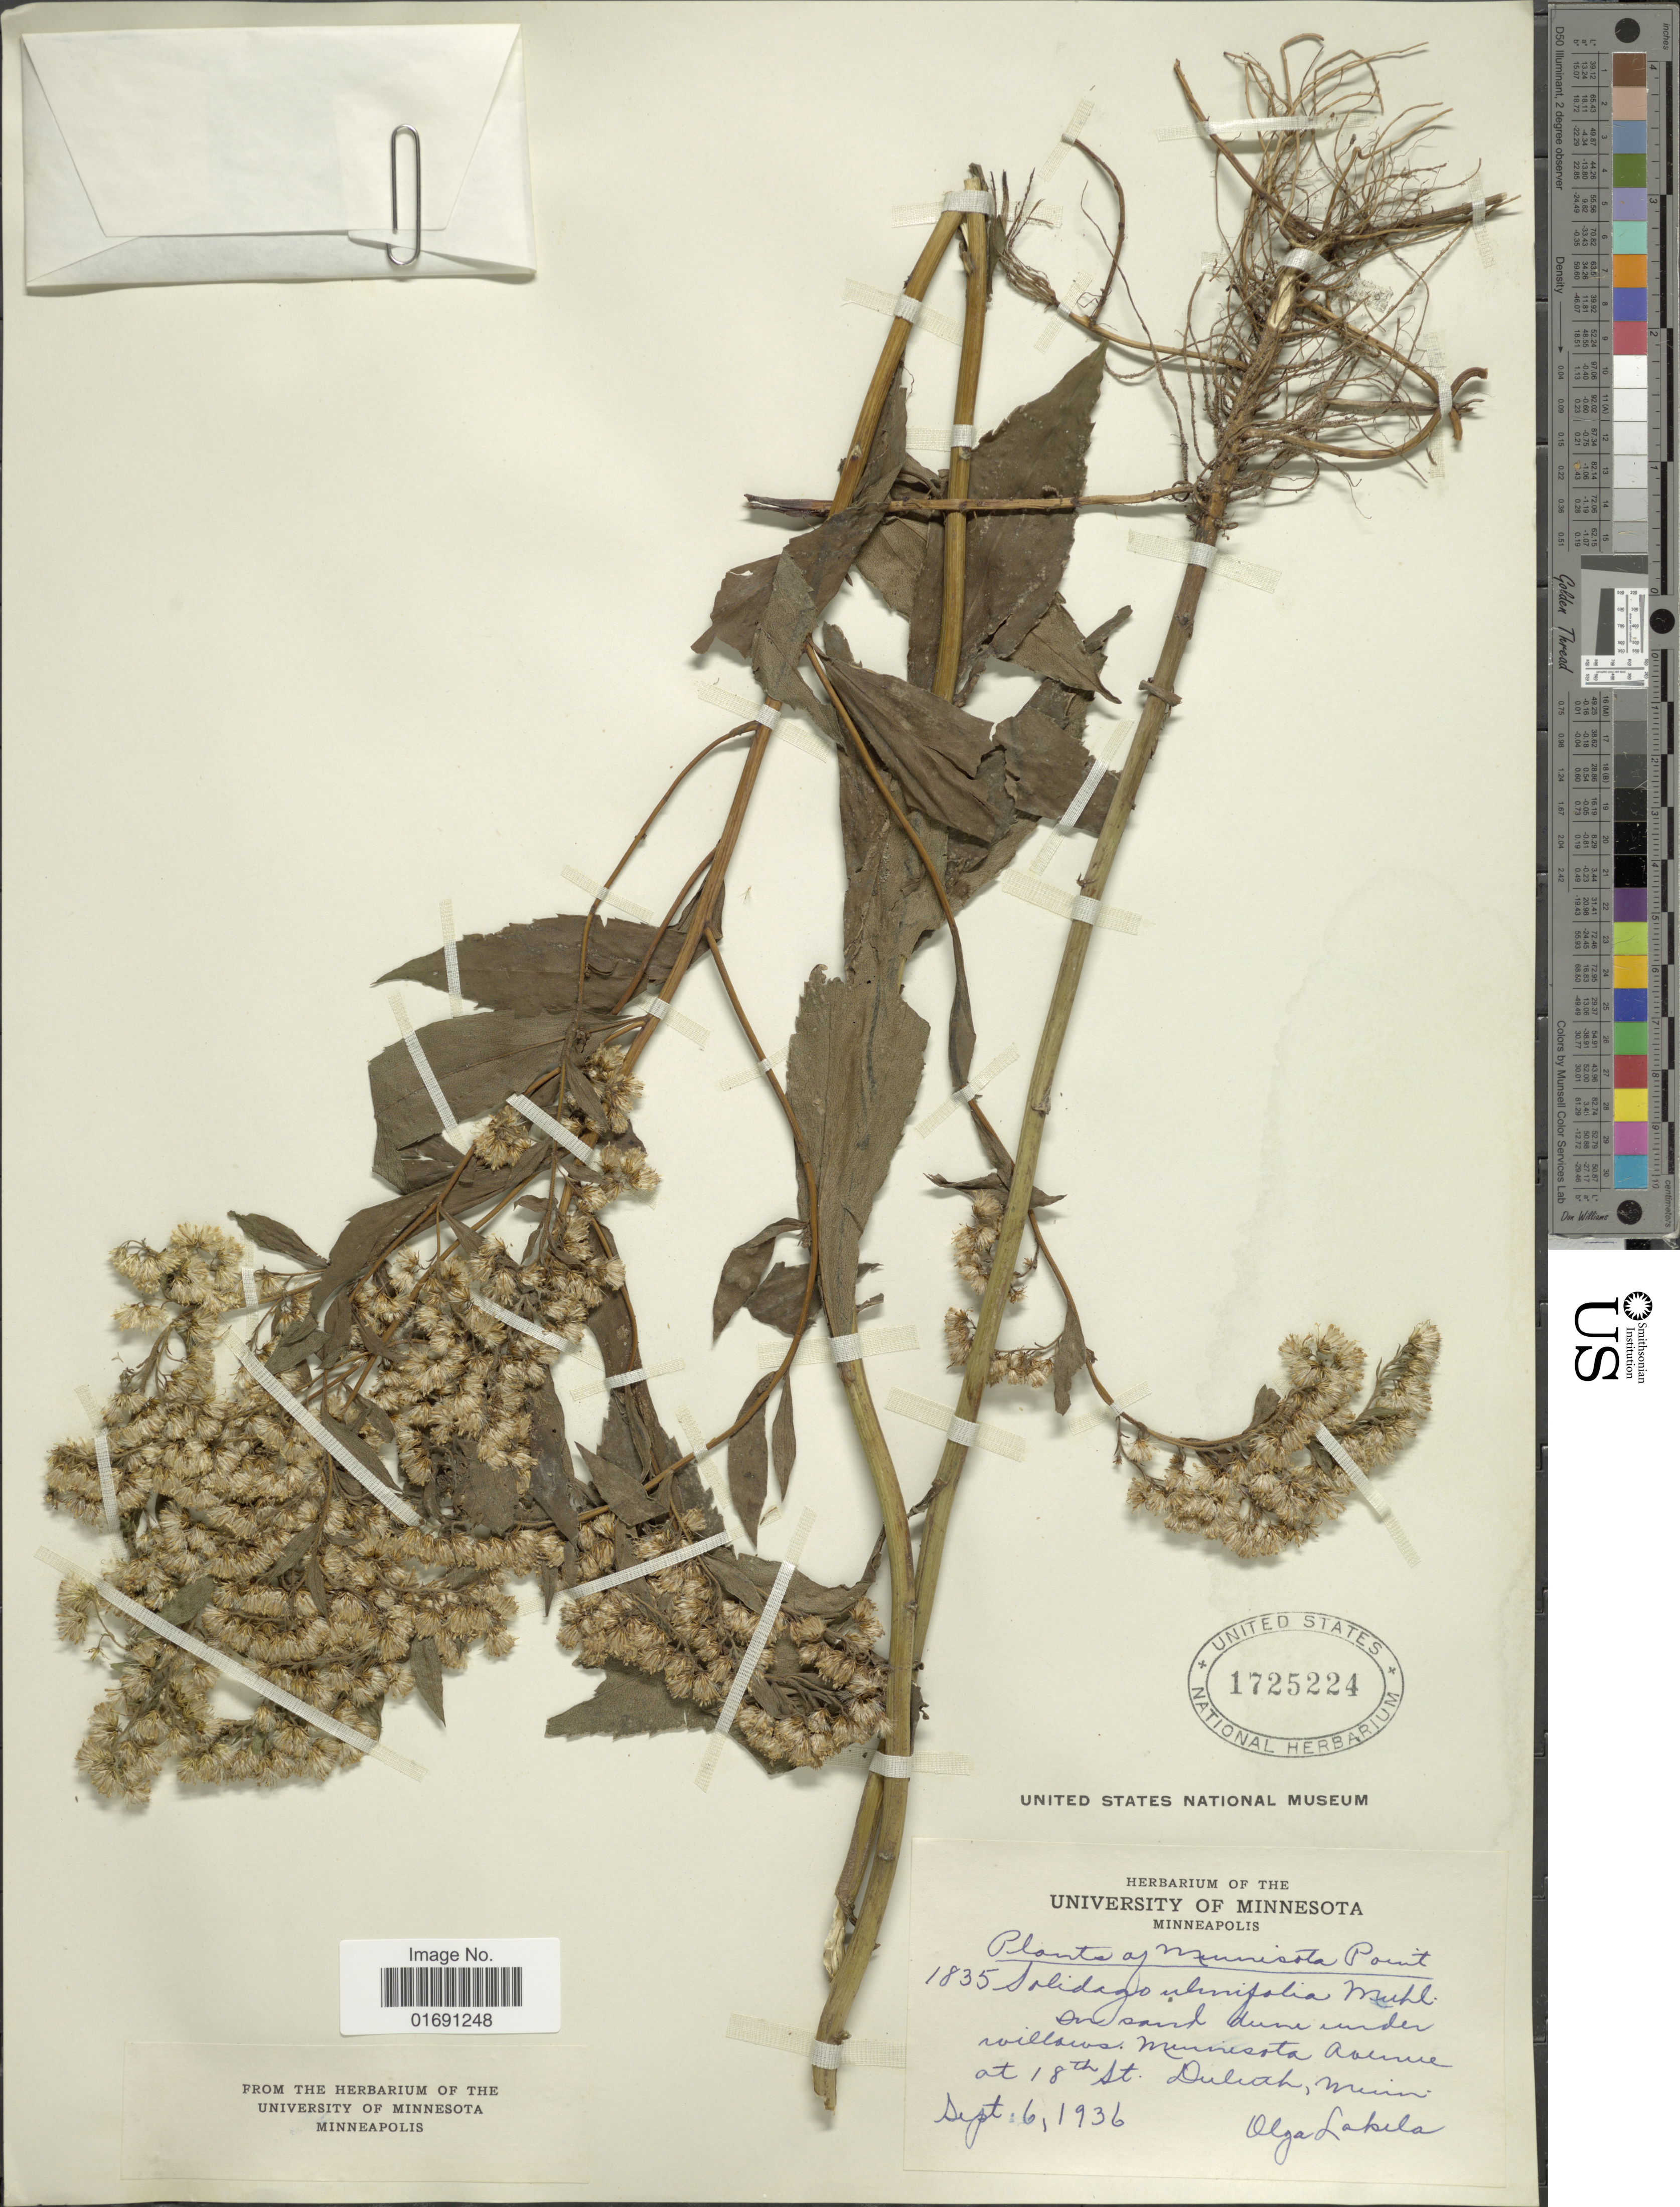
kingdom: Plantae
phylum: Tracheophyta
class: Magnoliopsida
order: Asterales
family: Asteraceae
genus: Solidago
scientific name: Solidago ulmifolia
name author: Muhl. ex Willd.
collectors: O. K. Lakela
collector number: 1835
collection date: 1936-09-06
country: United States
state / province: Minnesota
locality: Minnesota Avenue at 18th st, Duluth.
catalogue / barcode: US 1725224